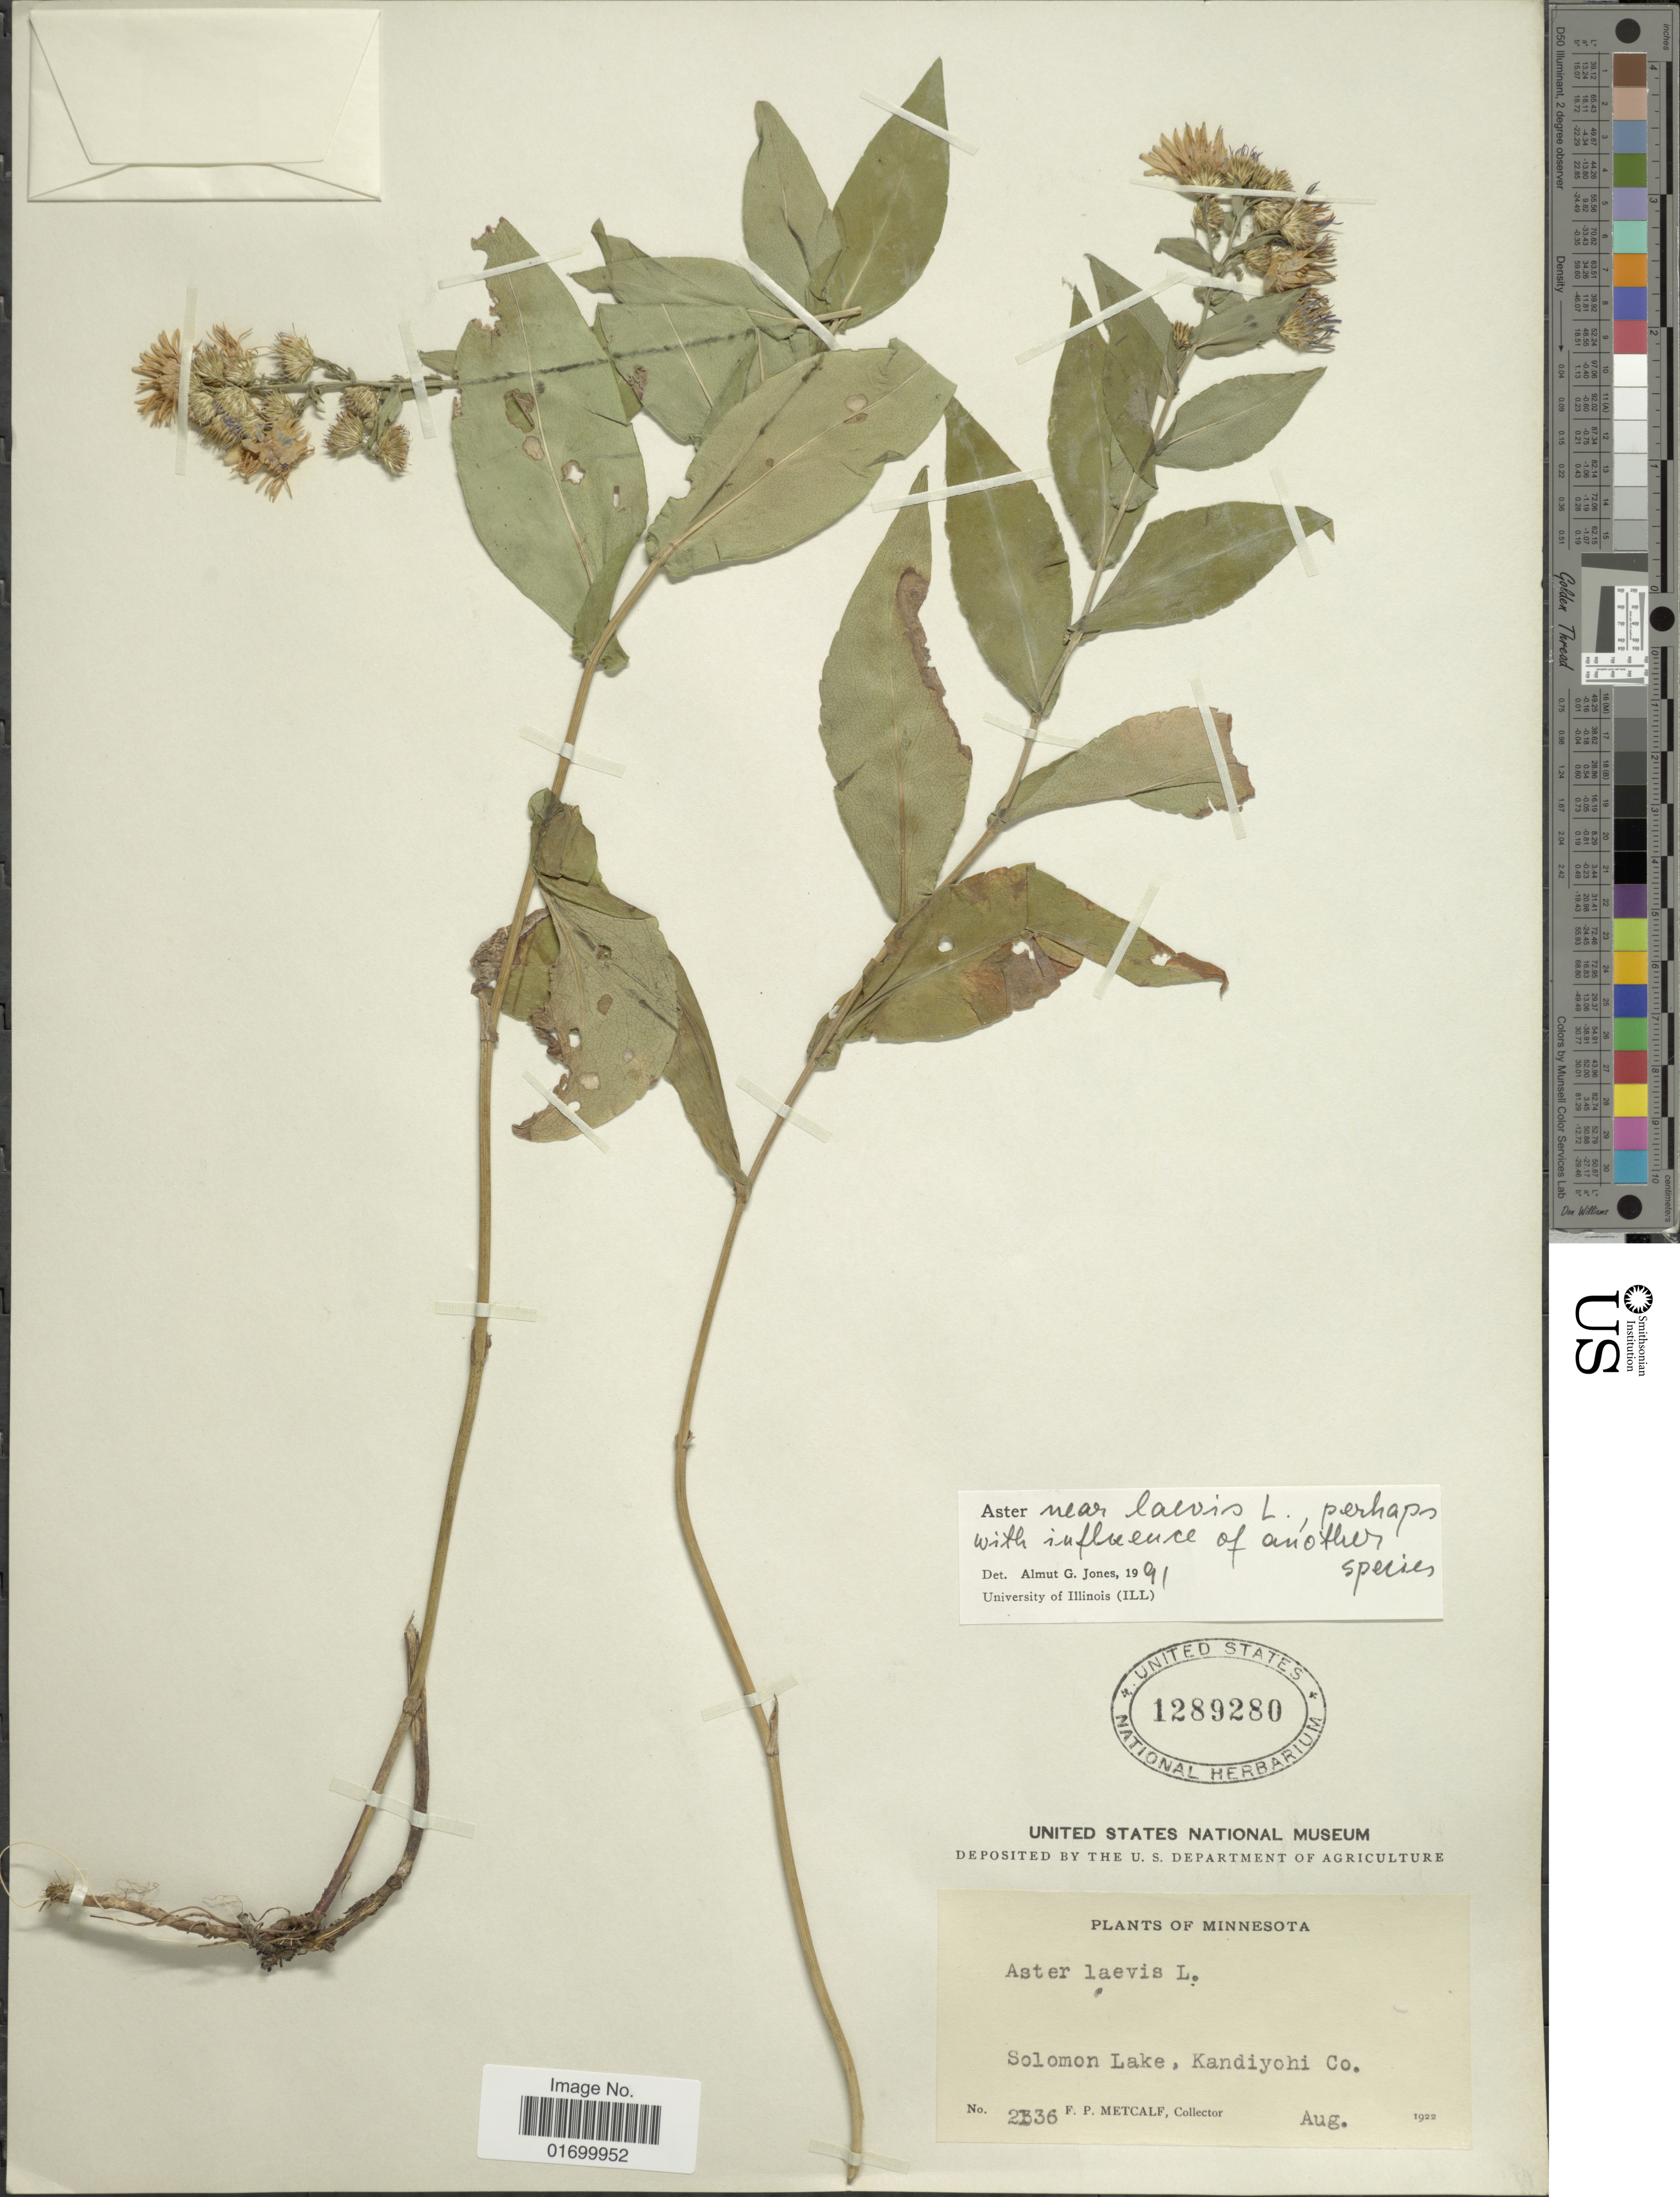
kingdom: Plantae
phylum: Tracheophyta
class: Magnoliopsida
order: Asterales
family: Asteraceae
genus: Symphyotrichum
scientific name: Symphyotrichum laeve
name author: (L.) Á. Löve & D. Löve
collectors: F. Metcalf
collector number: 2136*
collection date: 1922-08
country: United States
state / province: Minnesota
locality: Solomon Lake, Kandiyohi Co.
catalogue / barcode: US 1289280